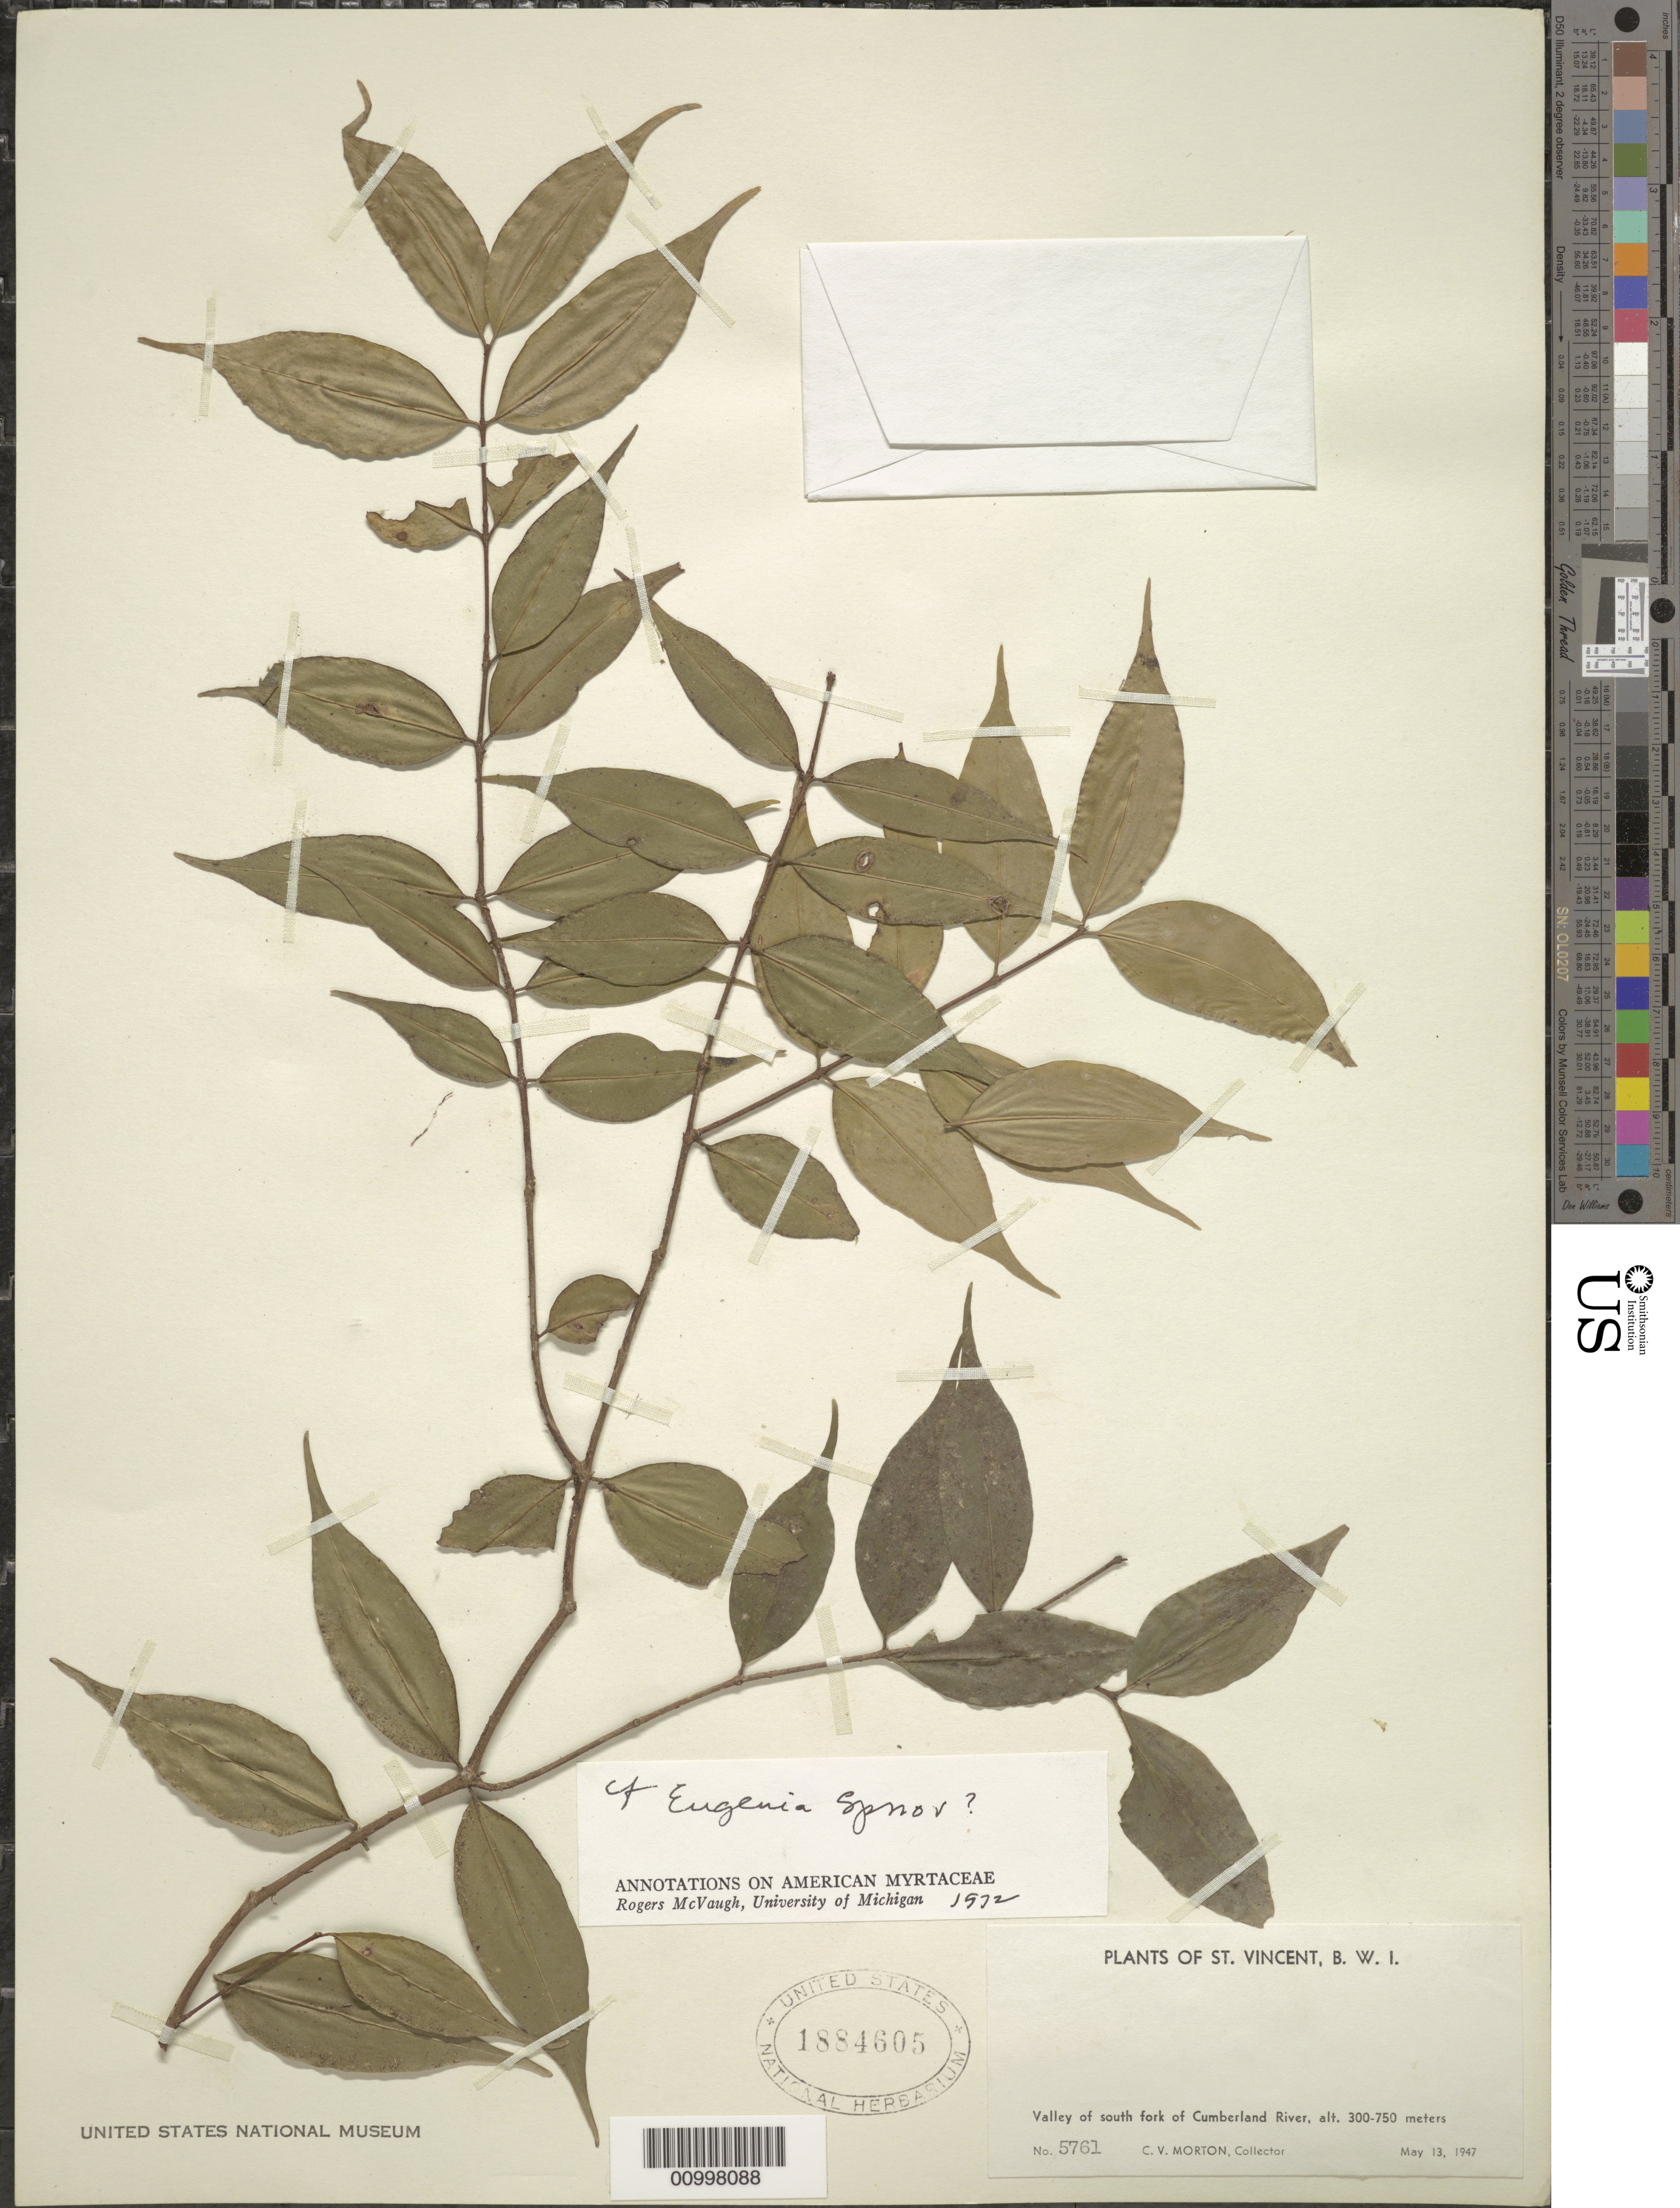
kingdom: Plantae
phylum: Tracheophyta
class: Magnoliopsida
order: Myrtales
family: Myrtaceae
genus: Eugenia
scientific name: Eugenia sp.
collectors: C. V. Morton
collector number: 5761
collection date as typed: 13 May 1947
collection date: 1947-05-13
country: St. Vincent - Grenadines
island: St. Vincent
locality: Valley of south fork of Cumberland River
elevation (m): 300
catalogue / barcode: US 1884605